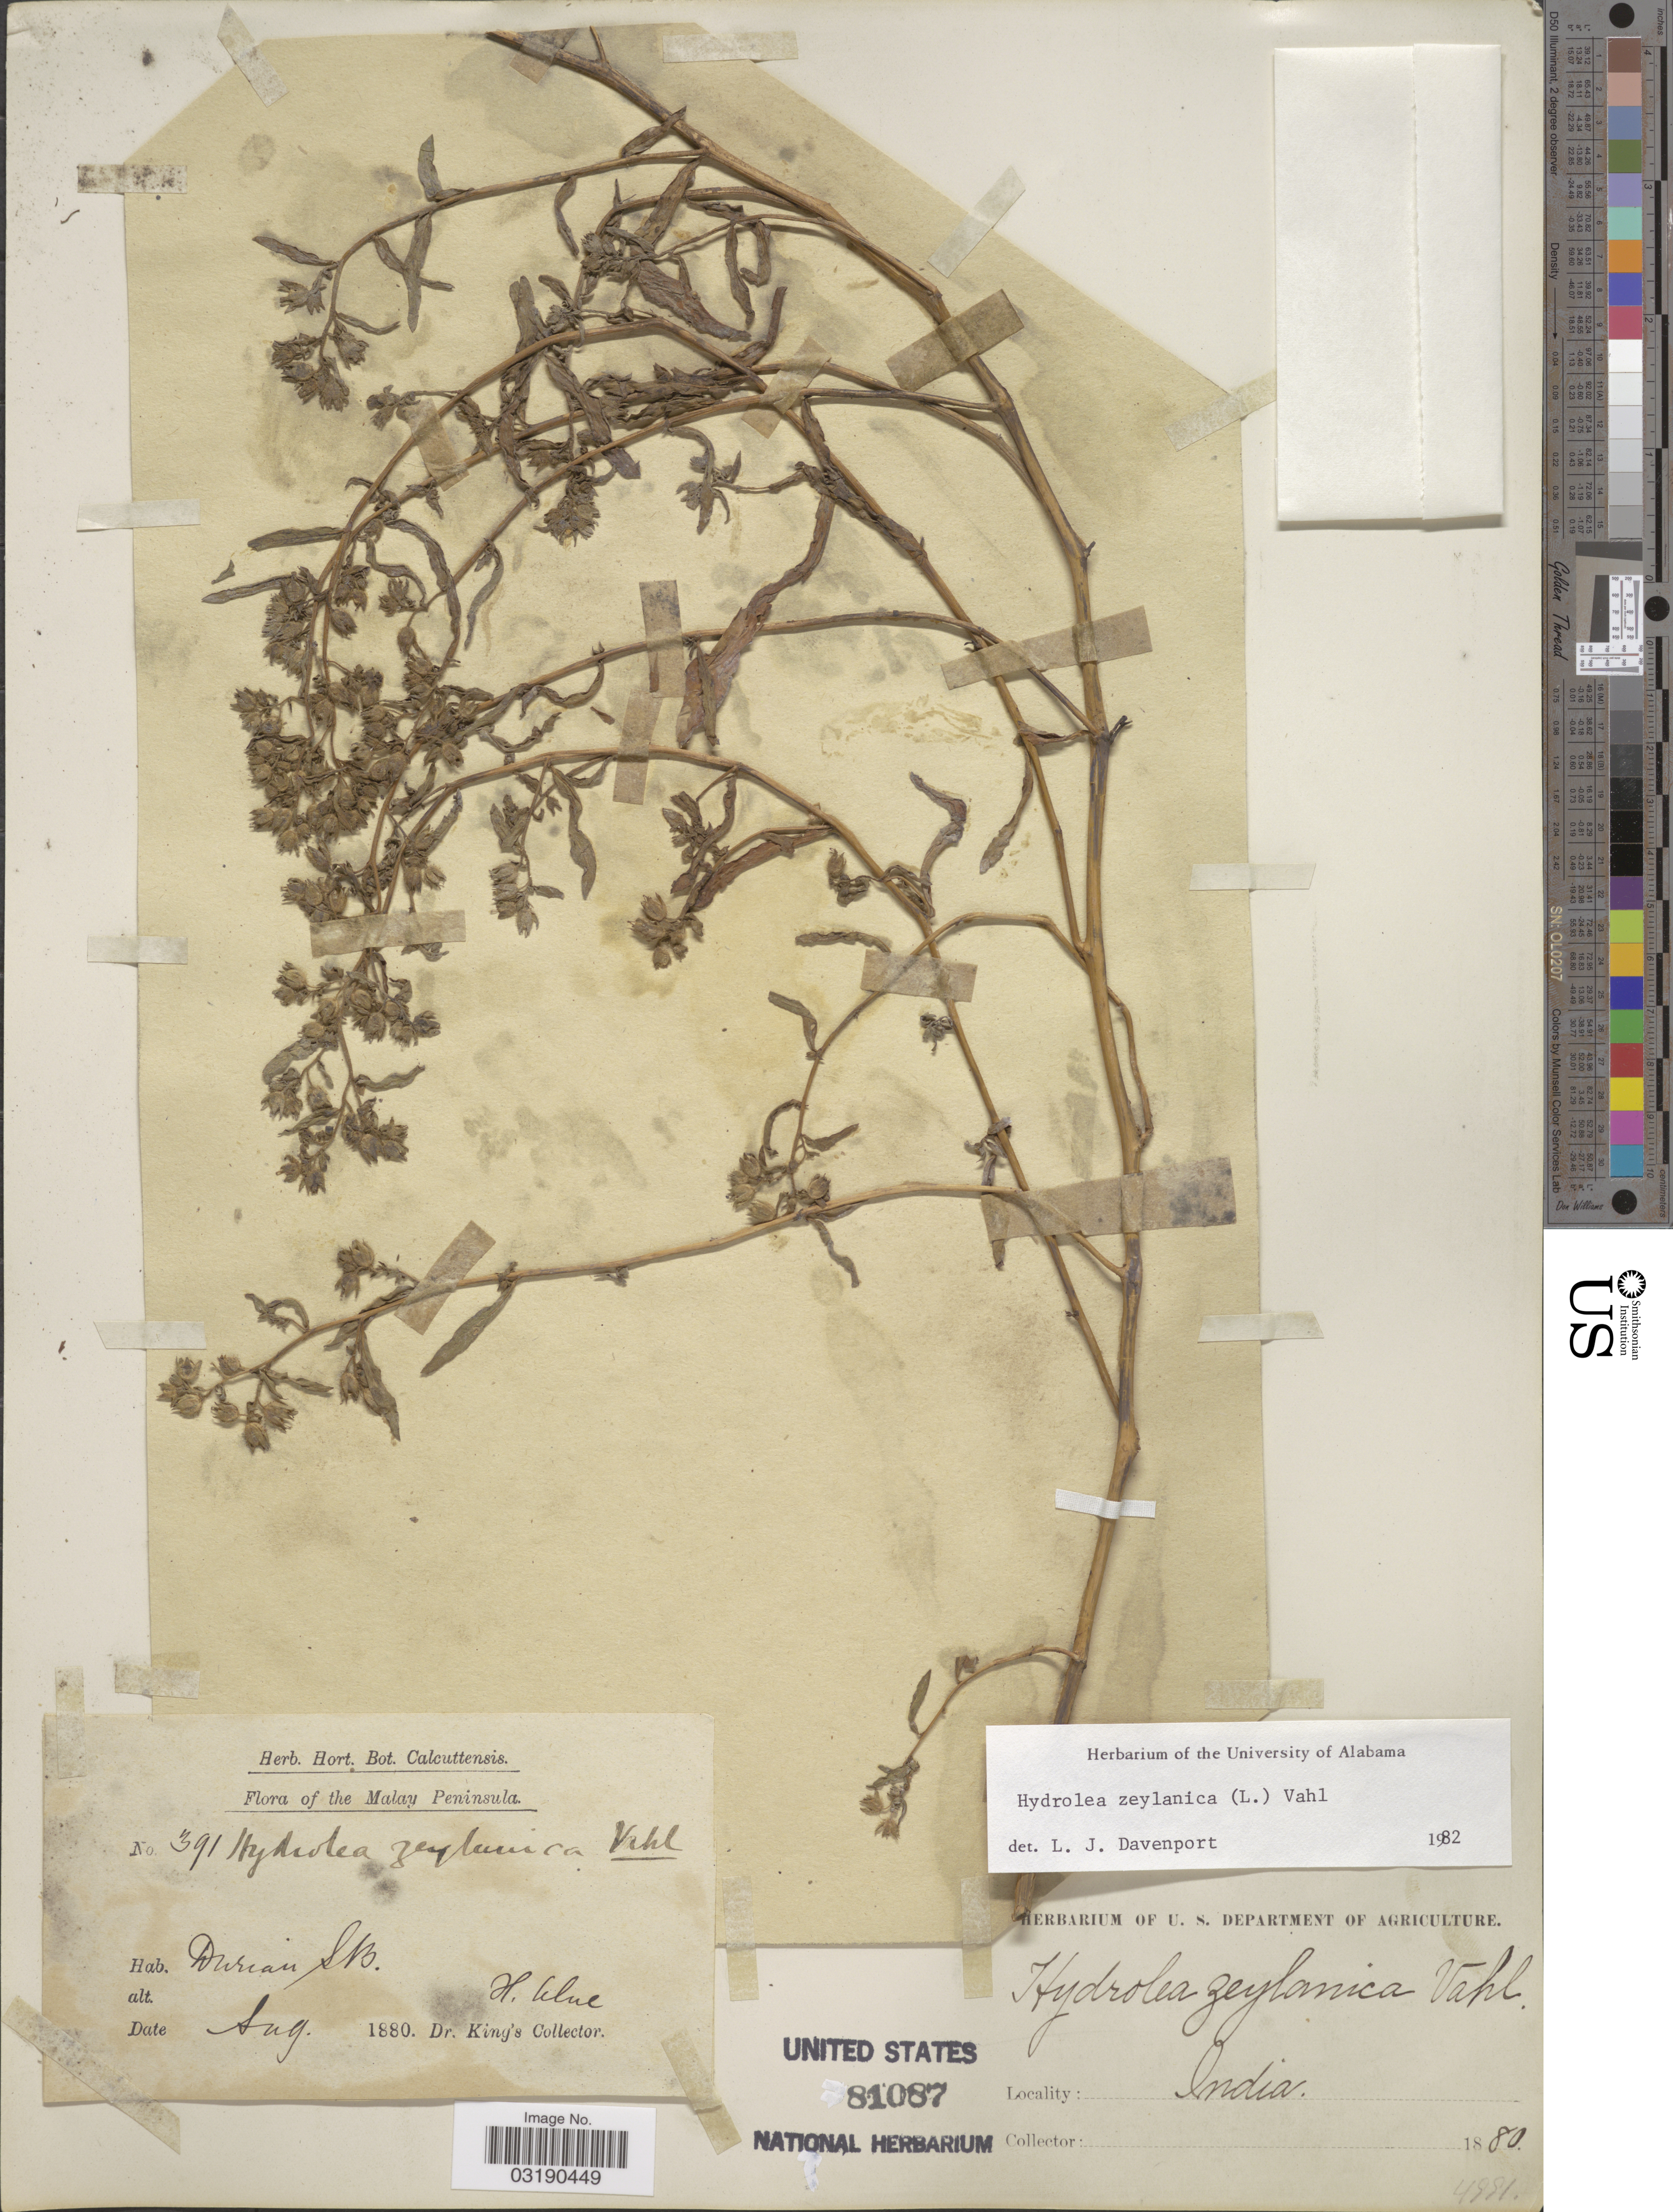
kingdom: Plantae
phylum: Tracheophyta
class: Magnoliopsida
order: Solanales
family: Hydroleaceae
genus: Hydrolea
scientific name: Hydrolea zeylanica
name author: (L.) Vahl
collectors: Dr. King's collector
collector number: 391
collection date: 1880-08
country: Malaysia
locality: Malay Peninsula. Durian SB.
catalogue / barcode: US 81087